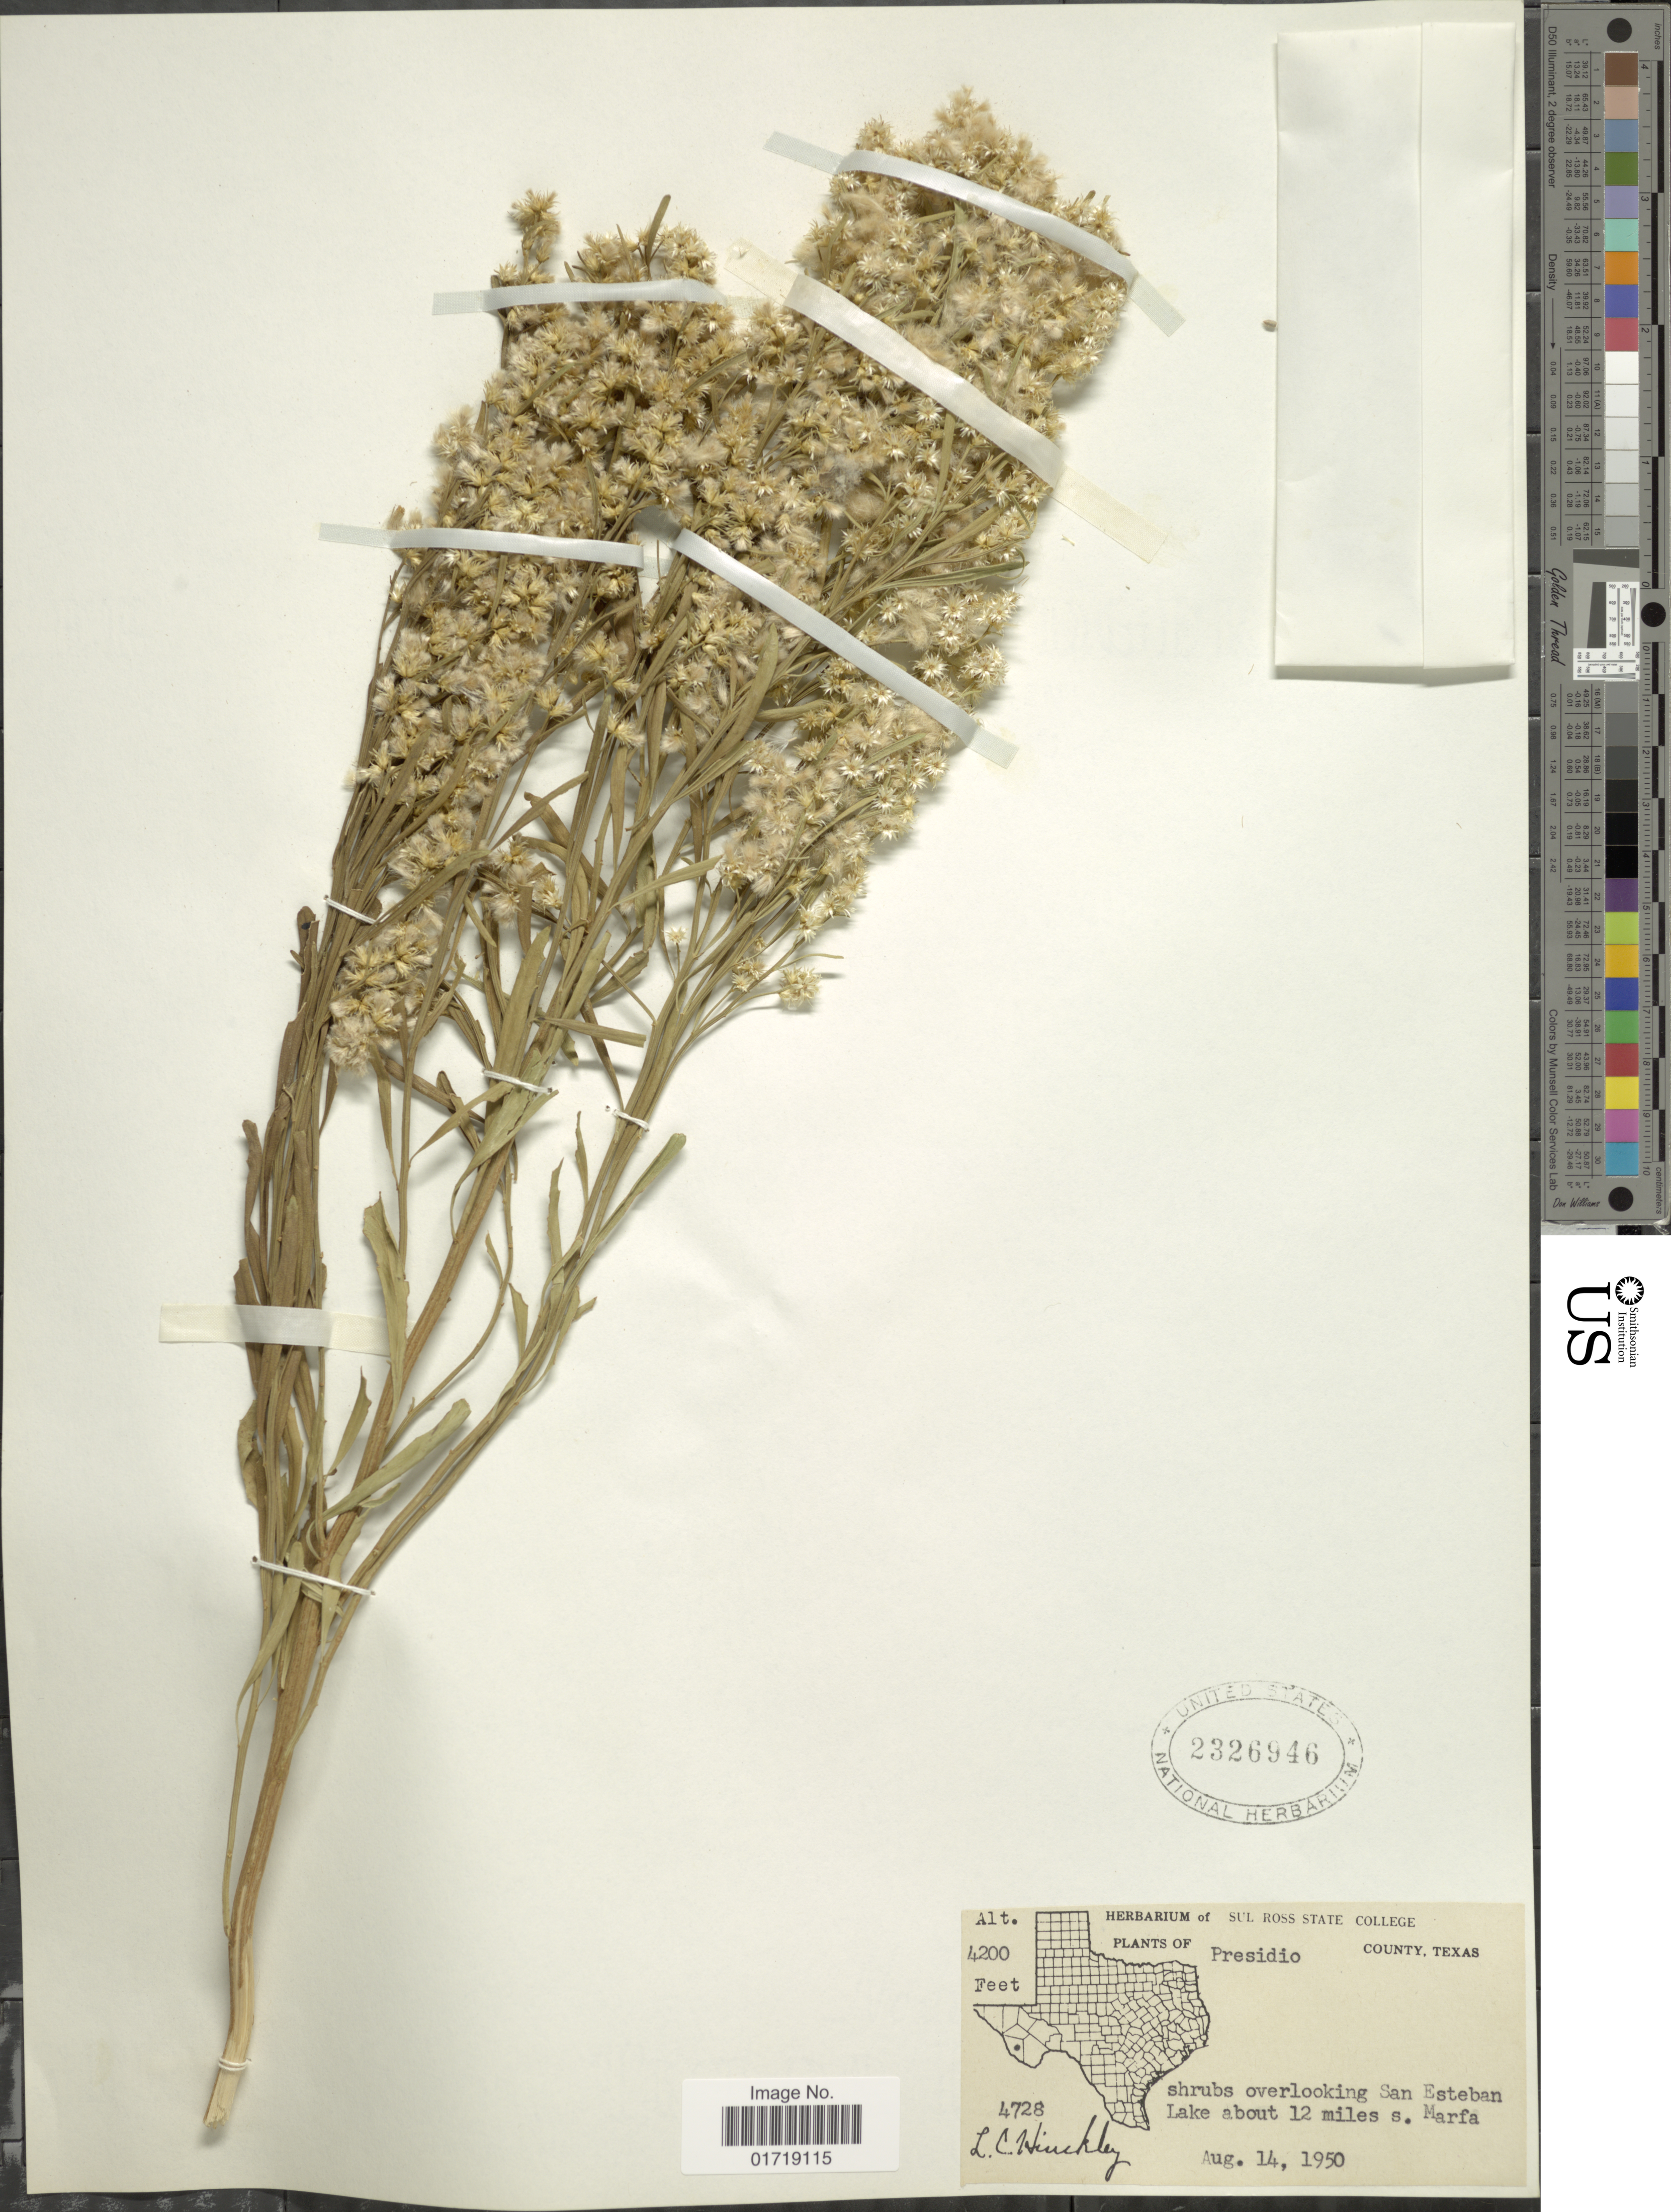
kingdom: Plantae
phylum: Tracheophyta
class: Magnoliopsida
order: Asterales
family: Asteraceae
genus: Baccharis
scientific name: Baccharis salicina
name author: Torr. & A. Gray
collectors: L. Hinkley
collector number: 4728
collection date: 1950-08-14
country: United States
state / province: Texas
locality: Presidio County, Texas, Shrubs overlooking San Esteban Lake about 12 miles s. Marfa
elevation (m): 1280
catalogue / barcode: US 2326946